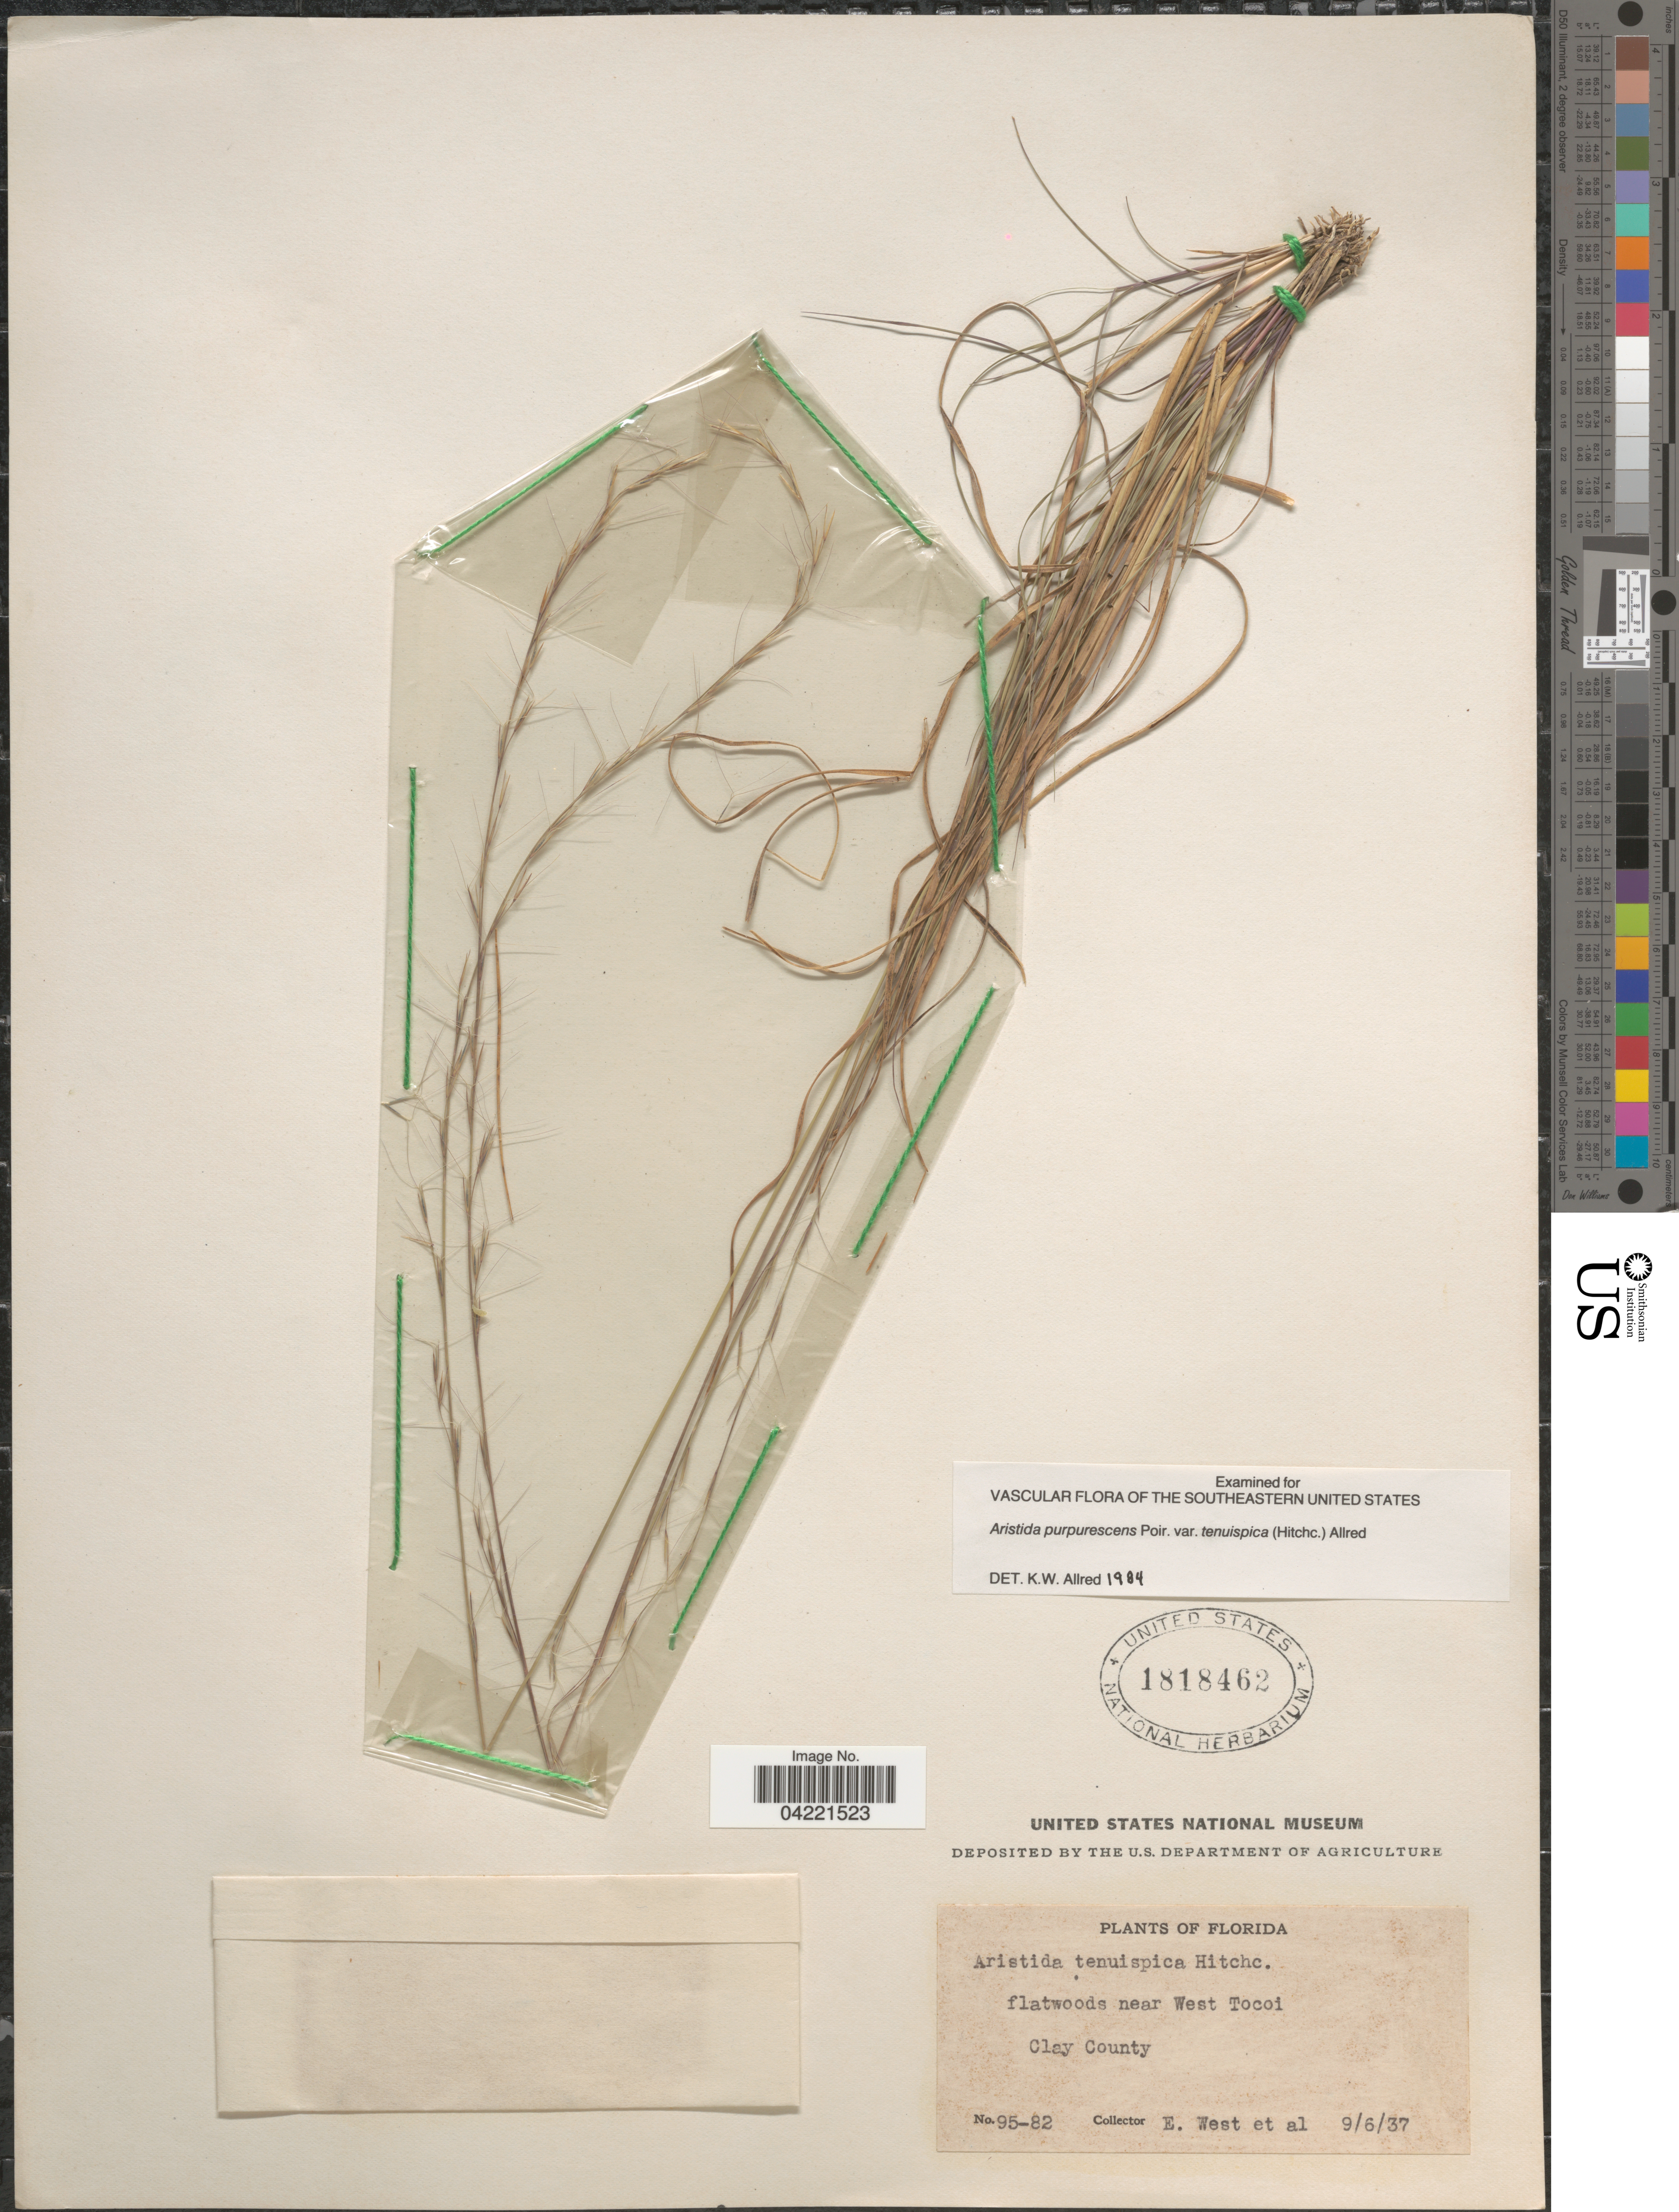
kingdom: Plantae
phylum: Tracheophyta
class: Liliopsida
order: Poales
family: Poaceae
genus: Aristida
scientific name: Aristida purpurascens var. tenuispica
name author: (Hitchc.) Allred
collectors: E. West & et al.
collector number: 95-82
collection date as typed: Transcribed d/m/y: 6/9/37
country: United States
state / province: Florida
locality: Flatwoods near West Tocoi. Clay County.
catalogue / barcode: US 1818462